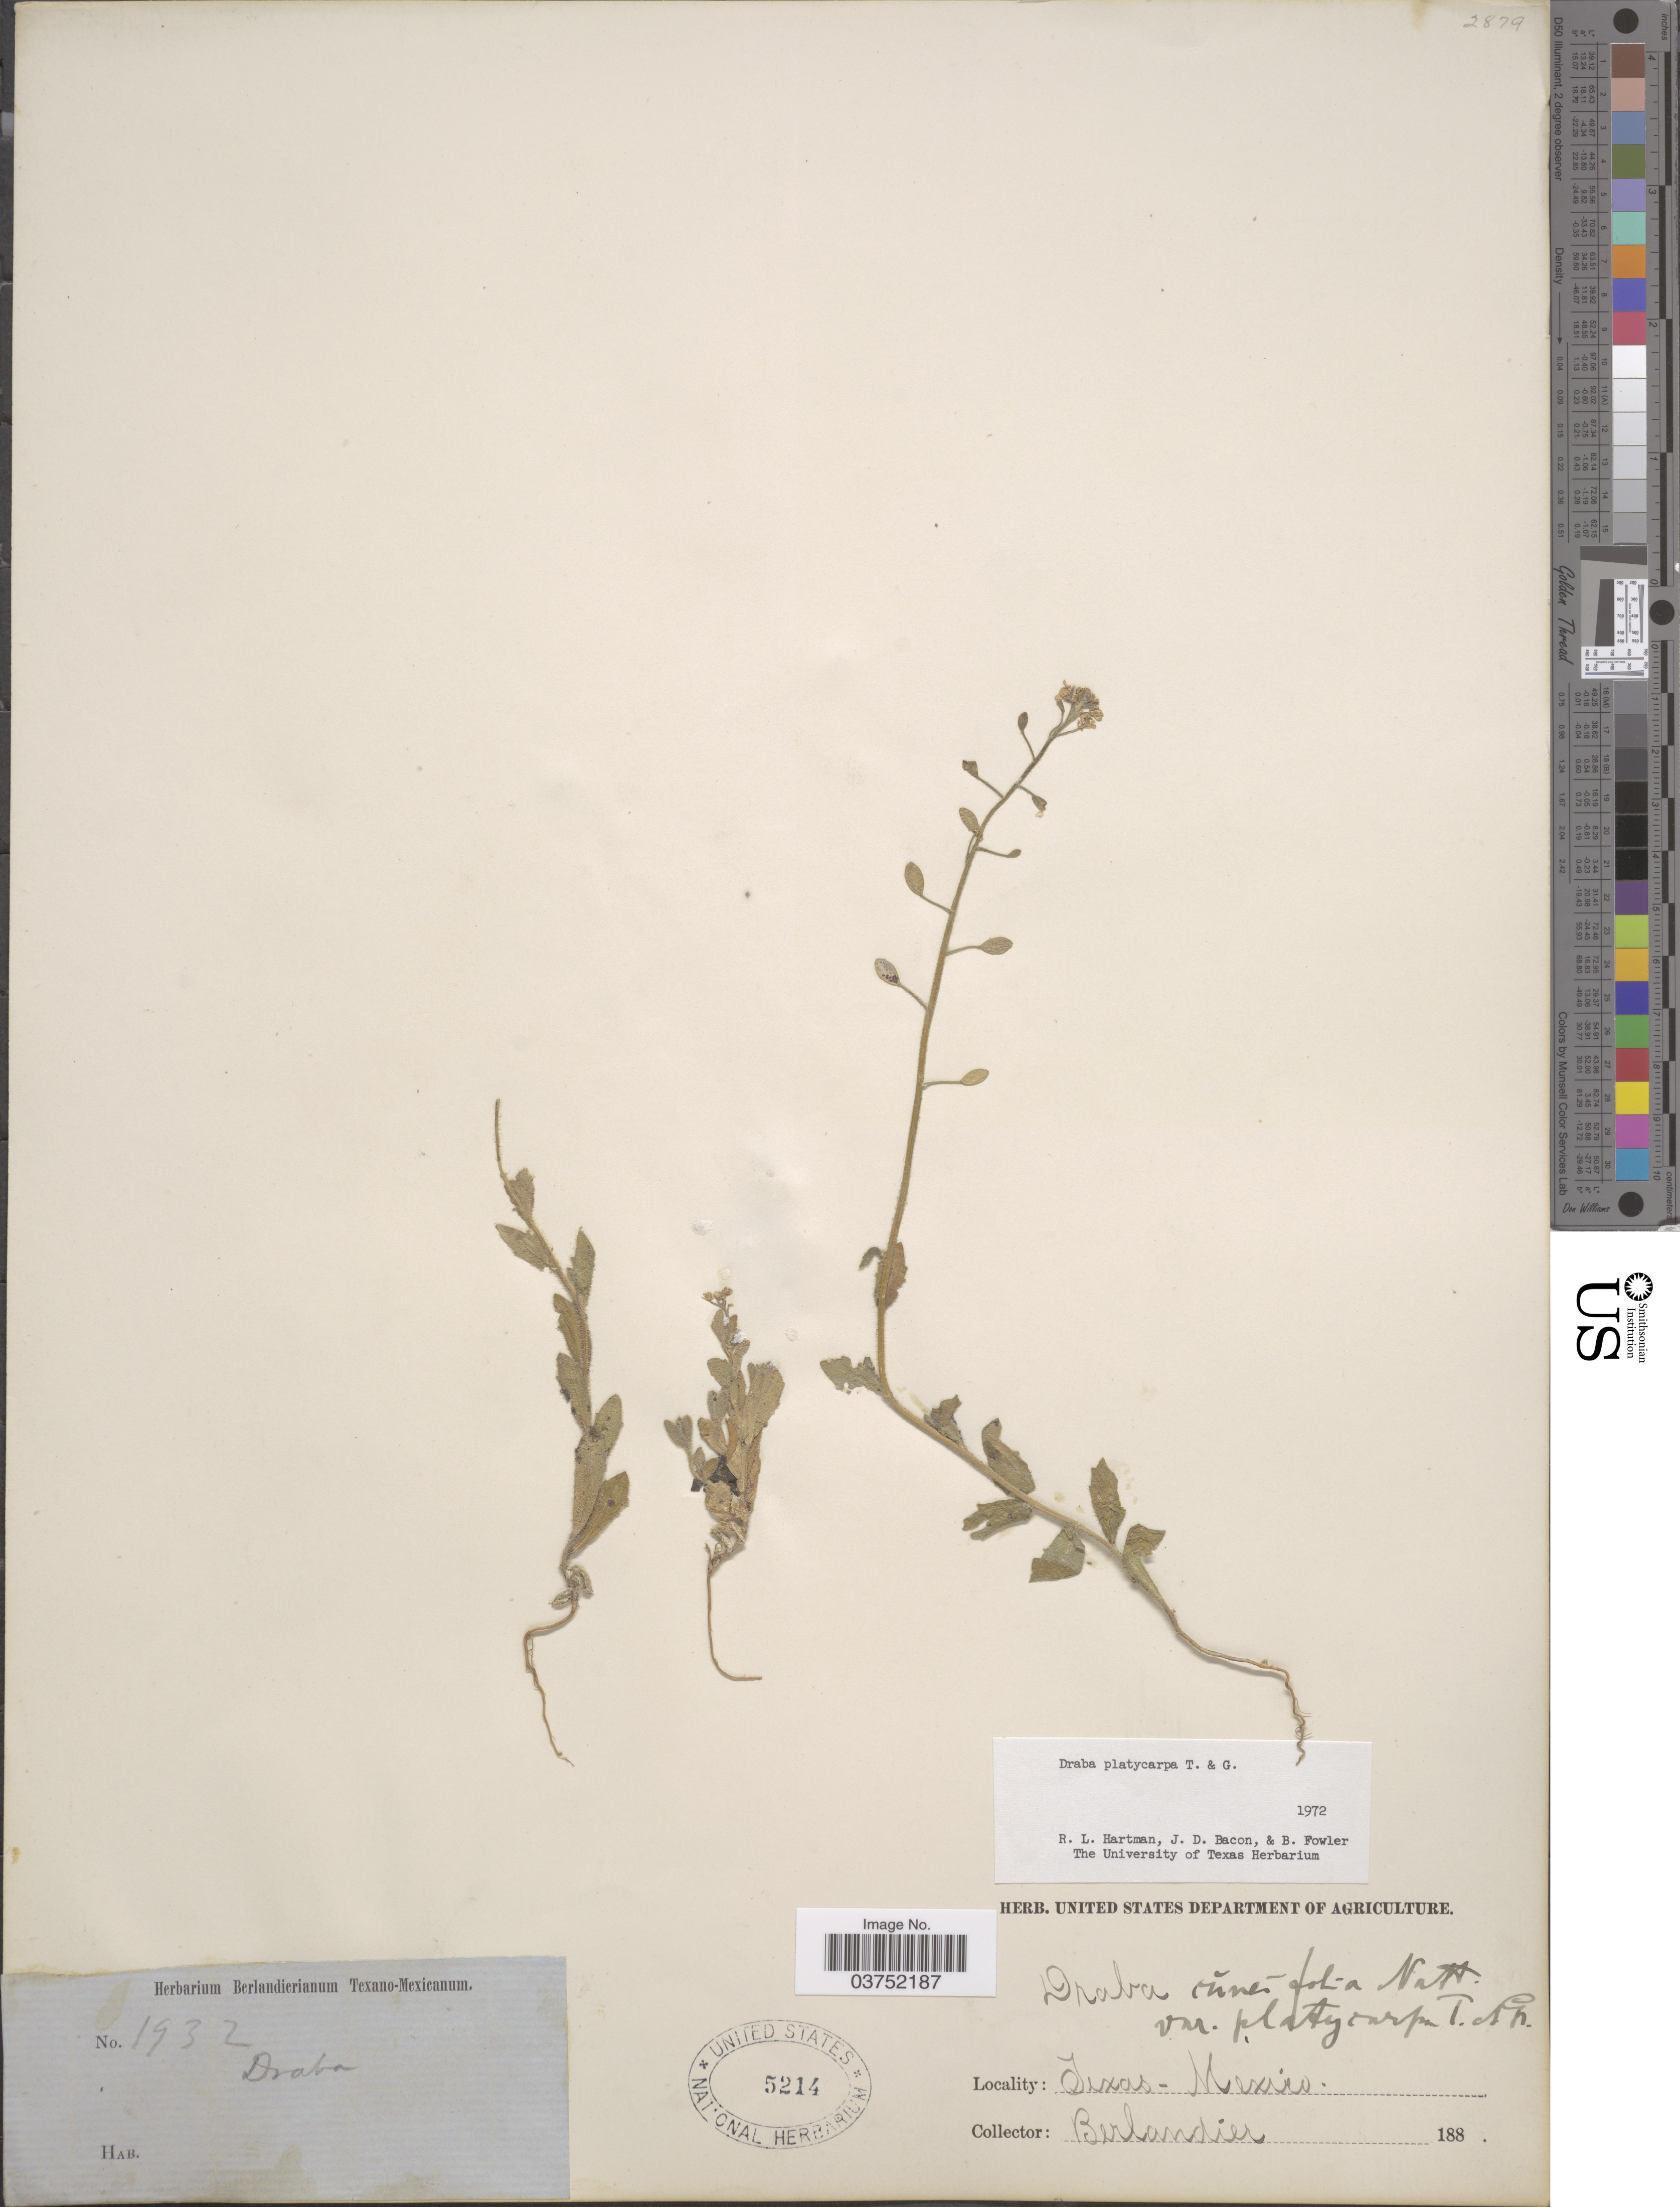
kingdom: Plantae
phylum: Tracheophyta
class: Magnoliopsida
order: Brassicales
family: Brassicaceae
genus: Draba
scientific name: Draba platycarpa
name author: Torr. & A. Gray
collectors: J. L. Berlandier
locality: Texas - Mexico.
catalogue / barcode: US 5214